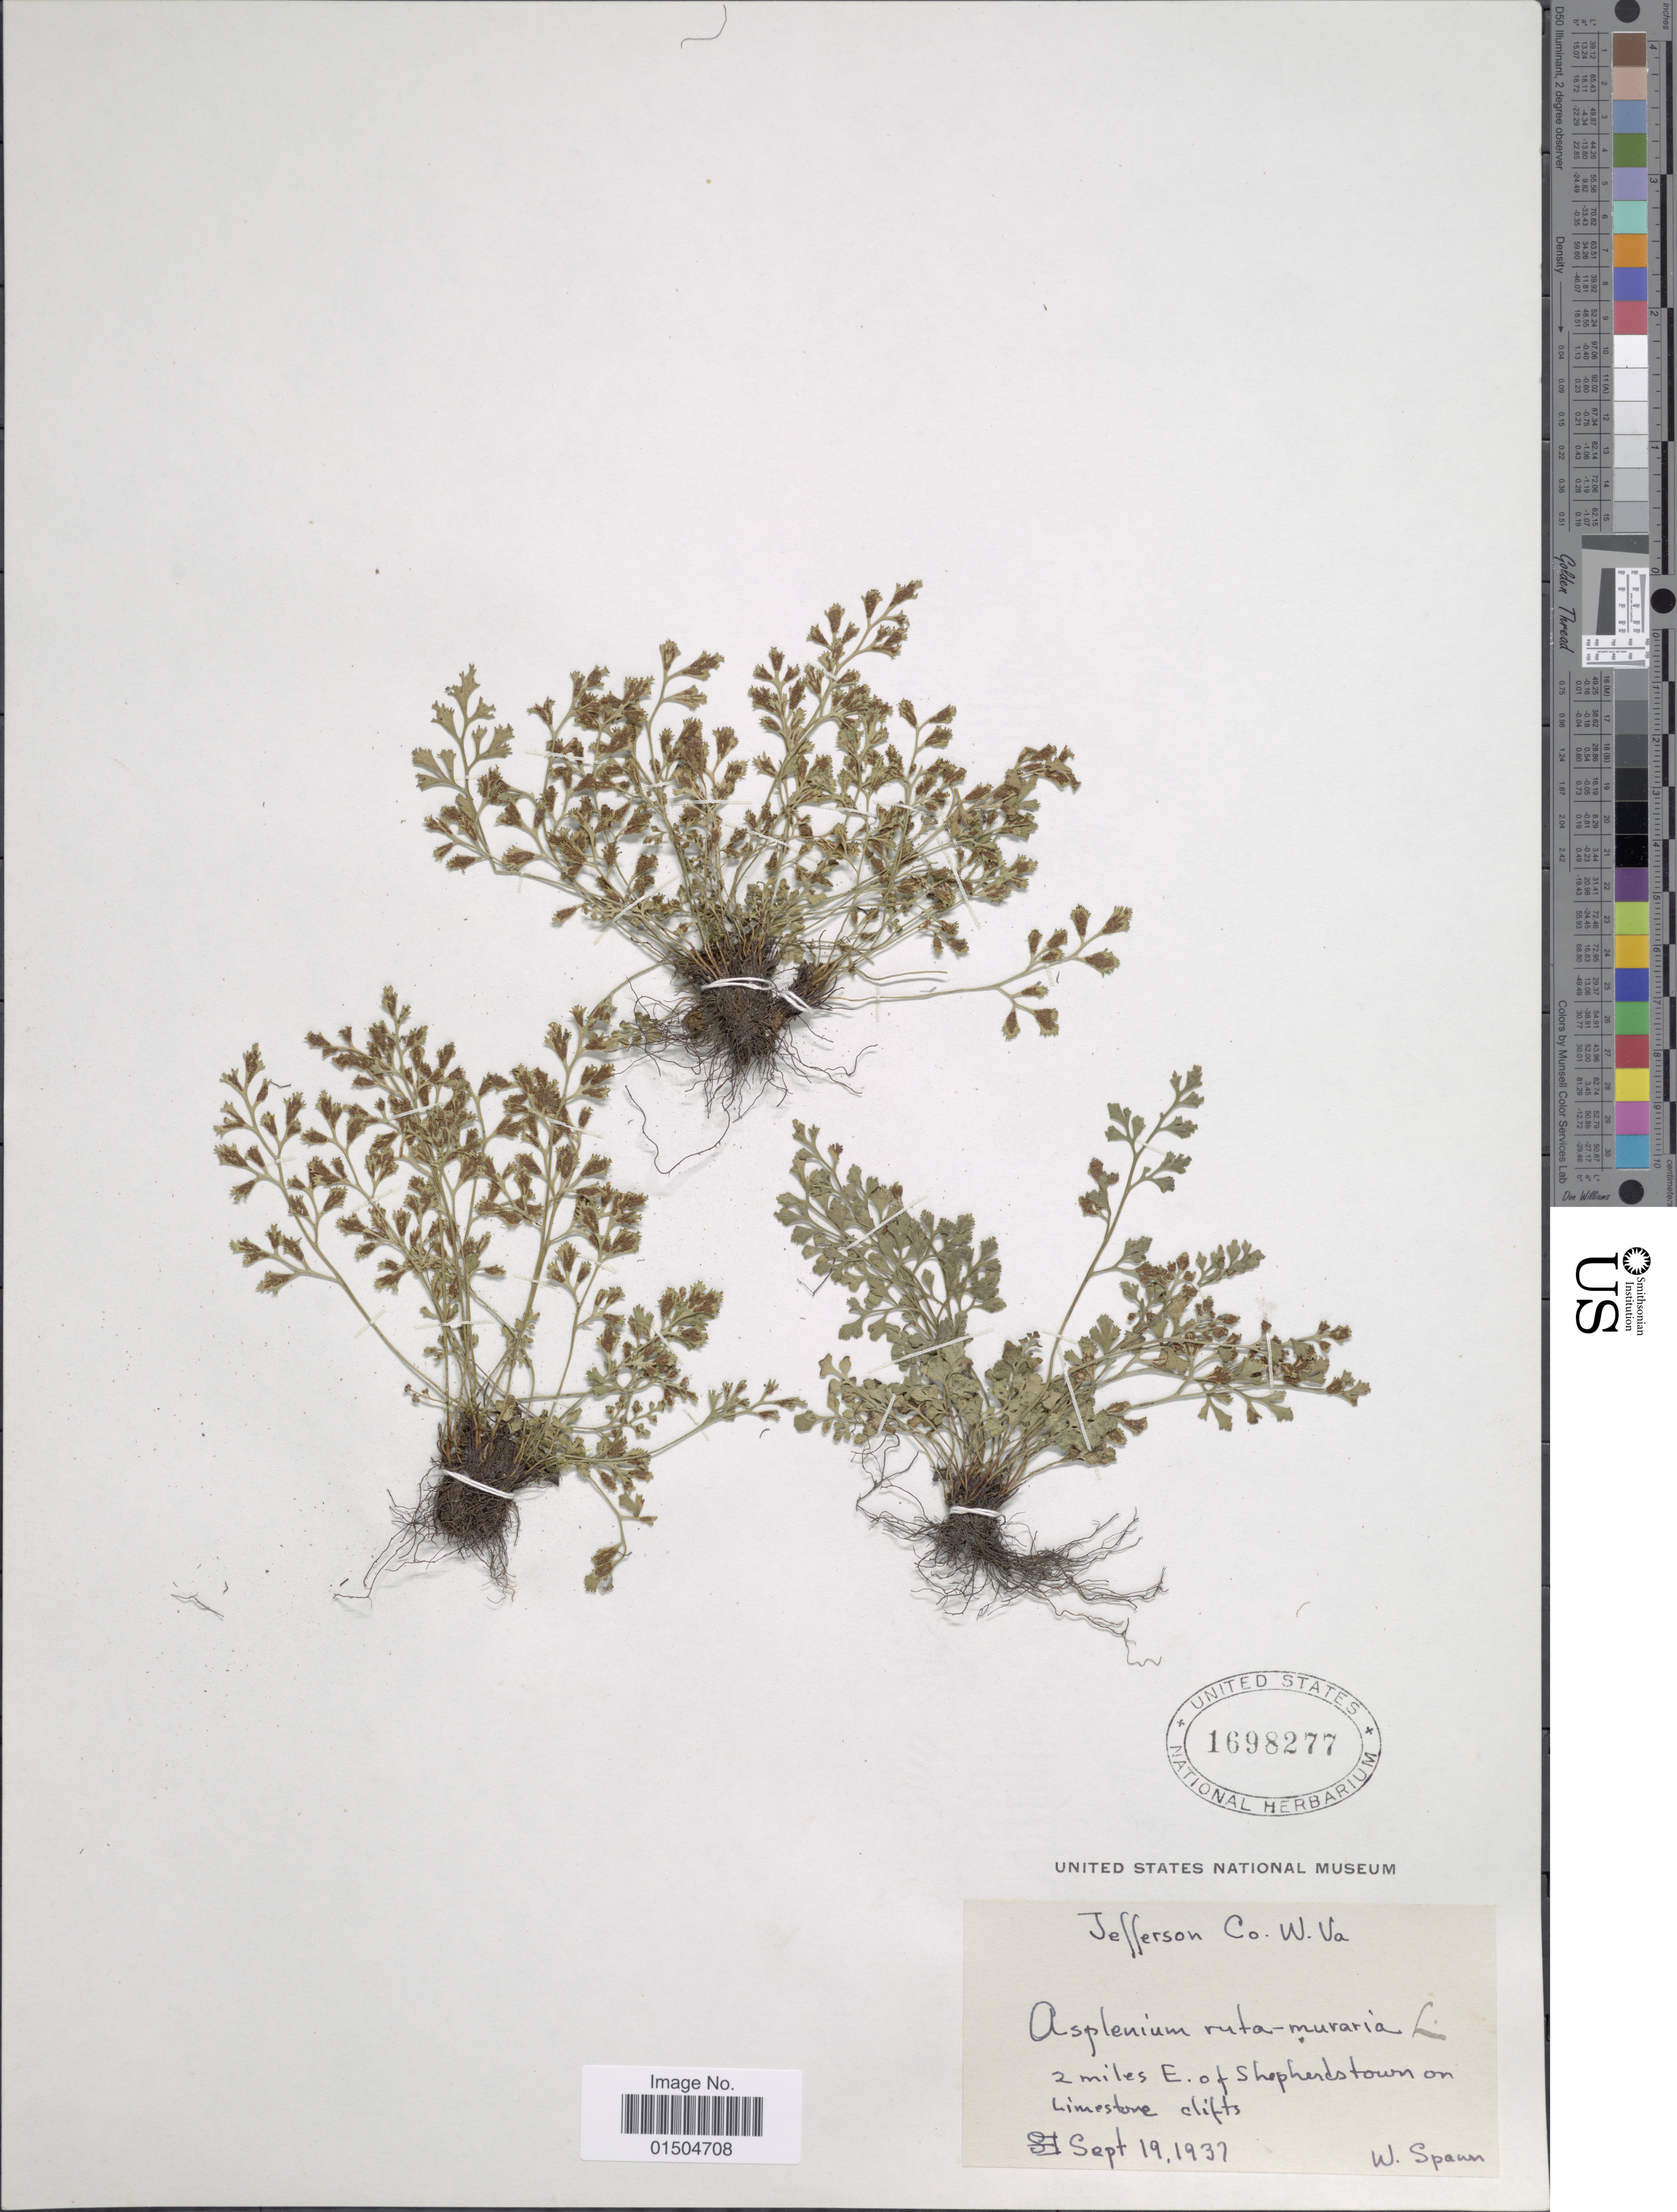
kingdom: Plantae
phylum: Tracheophyta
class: Polypodiopsida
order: Polypodiales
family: Aspleniaceae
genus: Asplenium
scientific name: Asplenium ruta-muraria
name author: L.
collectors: W. Spawn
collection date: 1937-09-19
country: United States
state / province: West Virginia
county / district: Jefferson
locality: Jefferson Co. 2 miles E. of Shepherdstown on limestone clifts.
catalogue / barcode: US 1698277